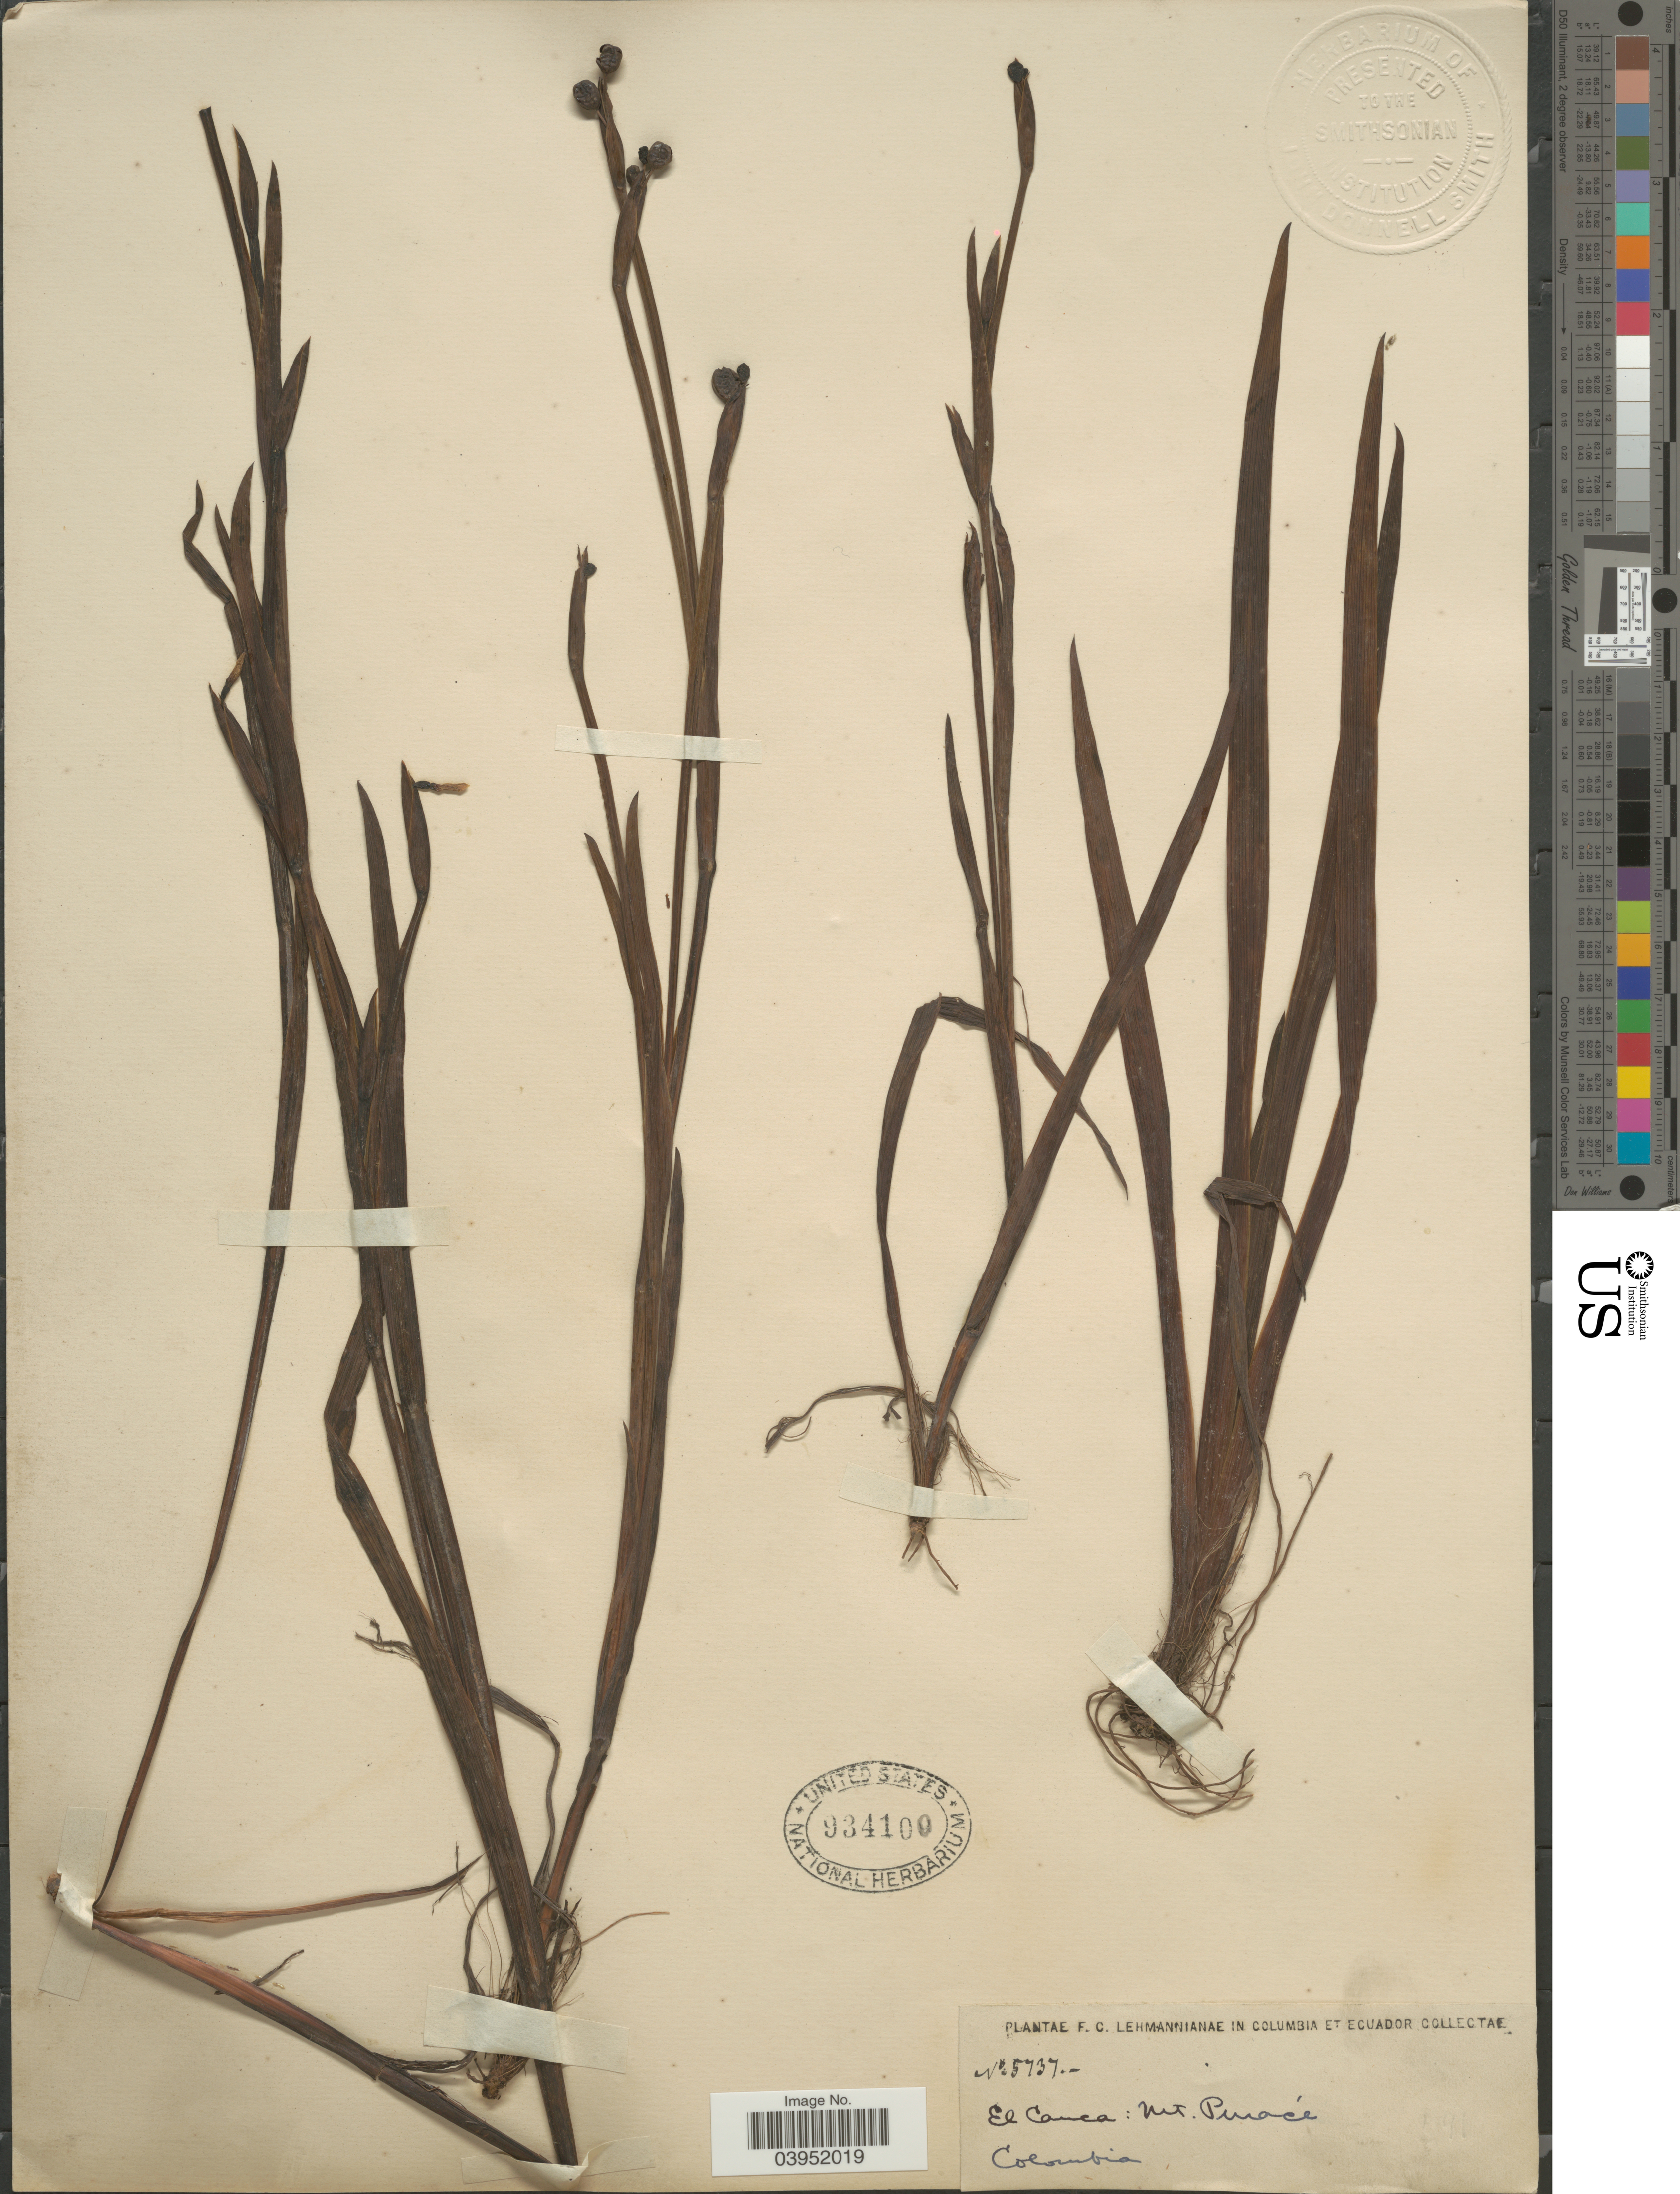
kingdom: Plantae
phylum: Tracheophyta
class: Liliopsida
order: Asparagales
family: Iridaceae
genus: Sisyrinchium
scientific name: Sisyrinchium convolutum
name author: Nocca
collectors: F. C. Lehmann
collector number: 5737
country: Colombia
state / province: Cauca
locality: El Cauca: Mt. Puracé.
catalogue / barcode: US 934100